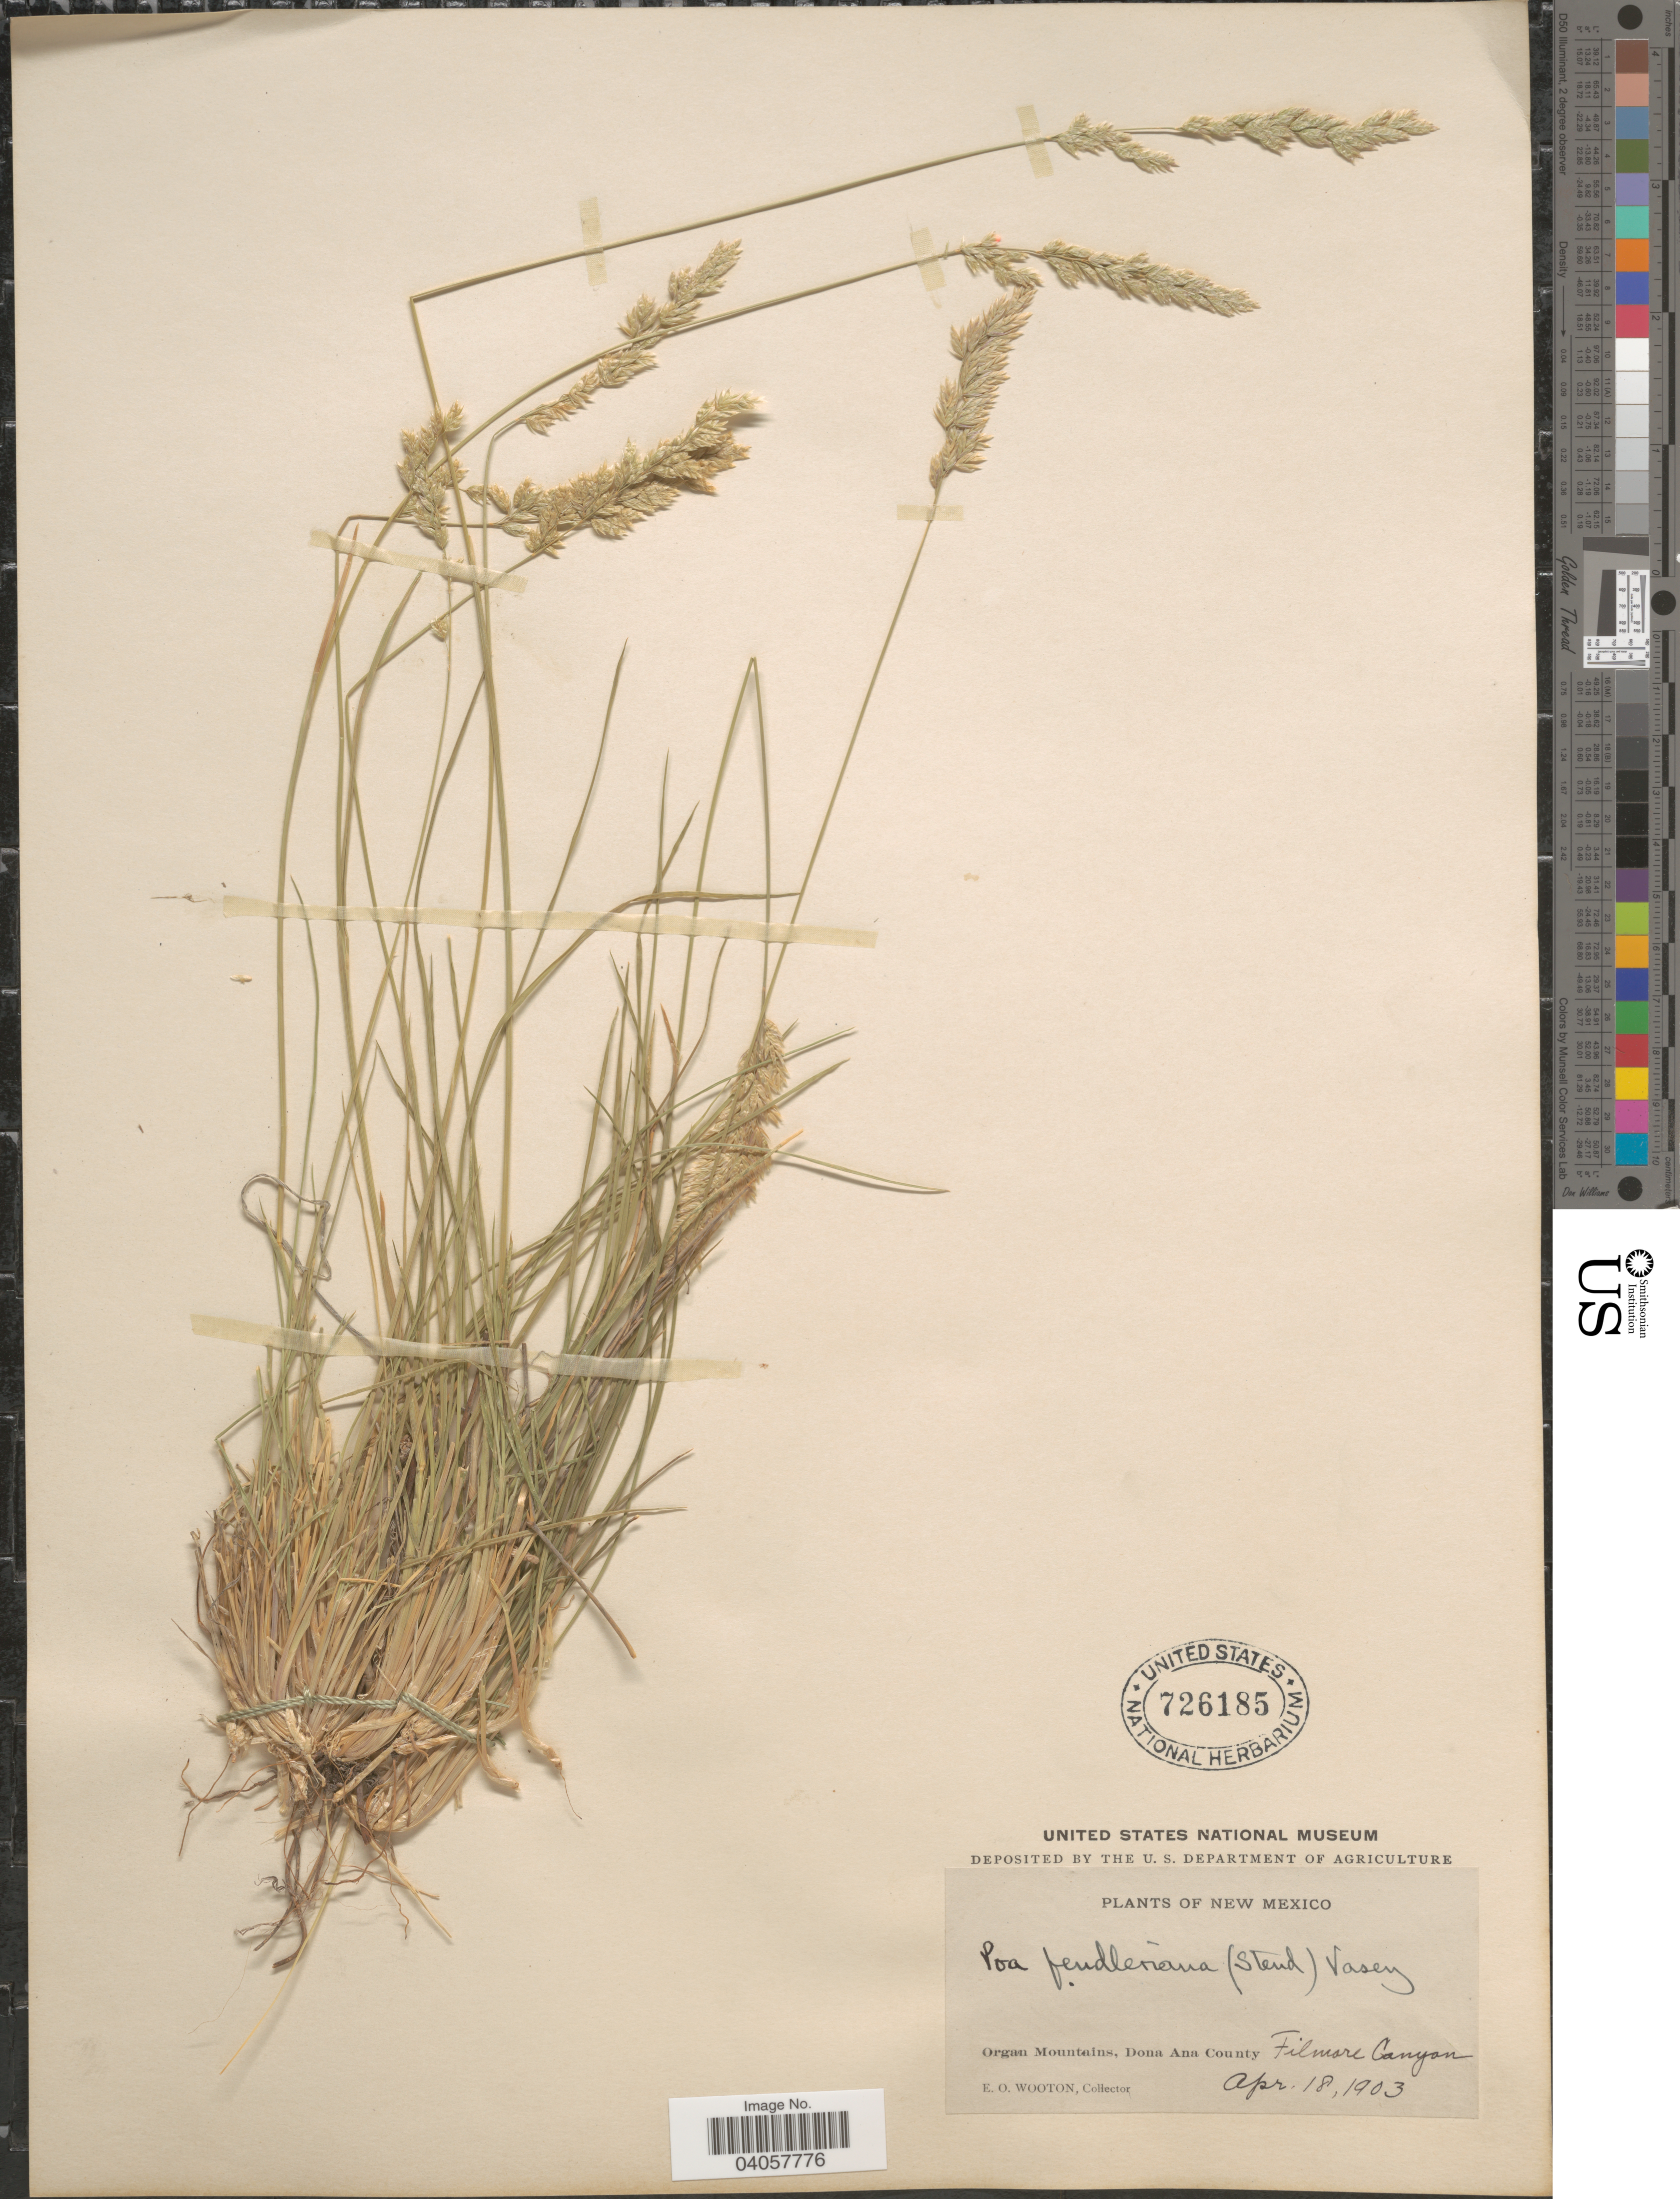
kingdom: Plantae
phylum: Tracheophyta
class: Liliopsida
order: Poales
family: Poaceae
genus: Poa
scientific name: Poa fendleriana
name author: (Steud.) Vasey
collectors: E. O. Wooton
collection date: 1903-04-18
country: United States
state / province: New Mexico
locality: Organ Mountains, Dona Ana County. Filmore Canyon.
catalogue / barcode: US 726185